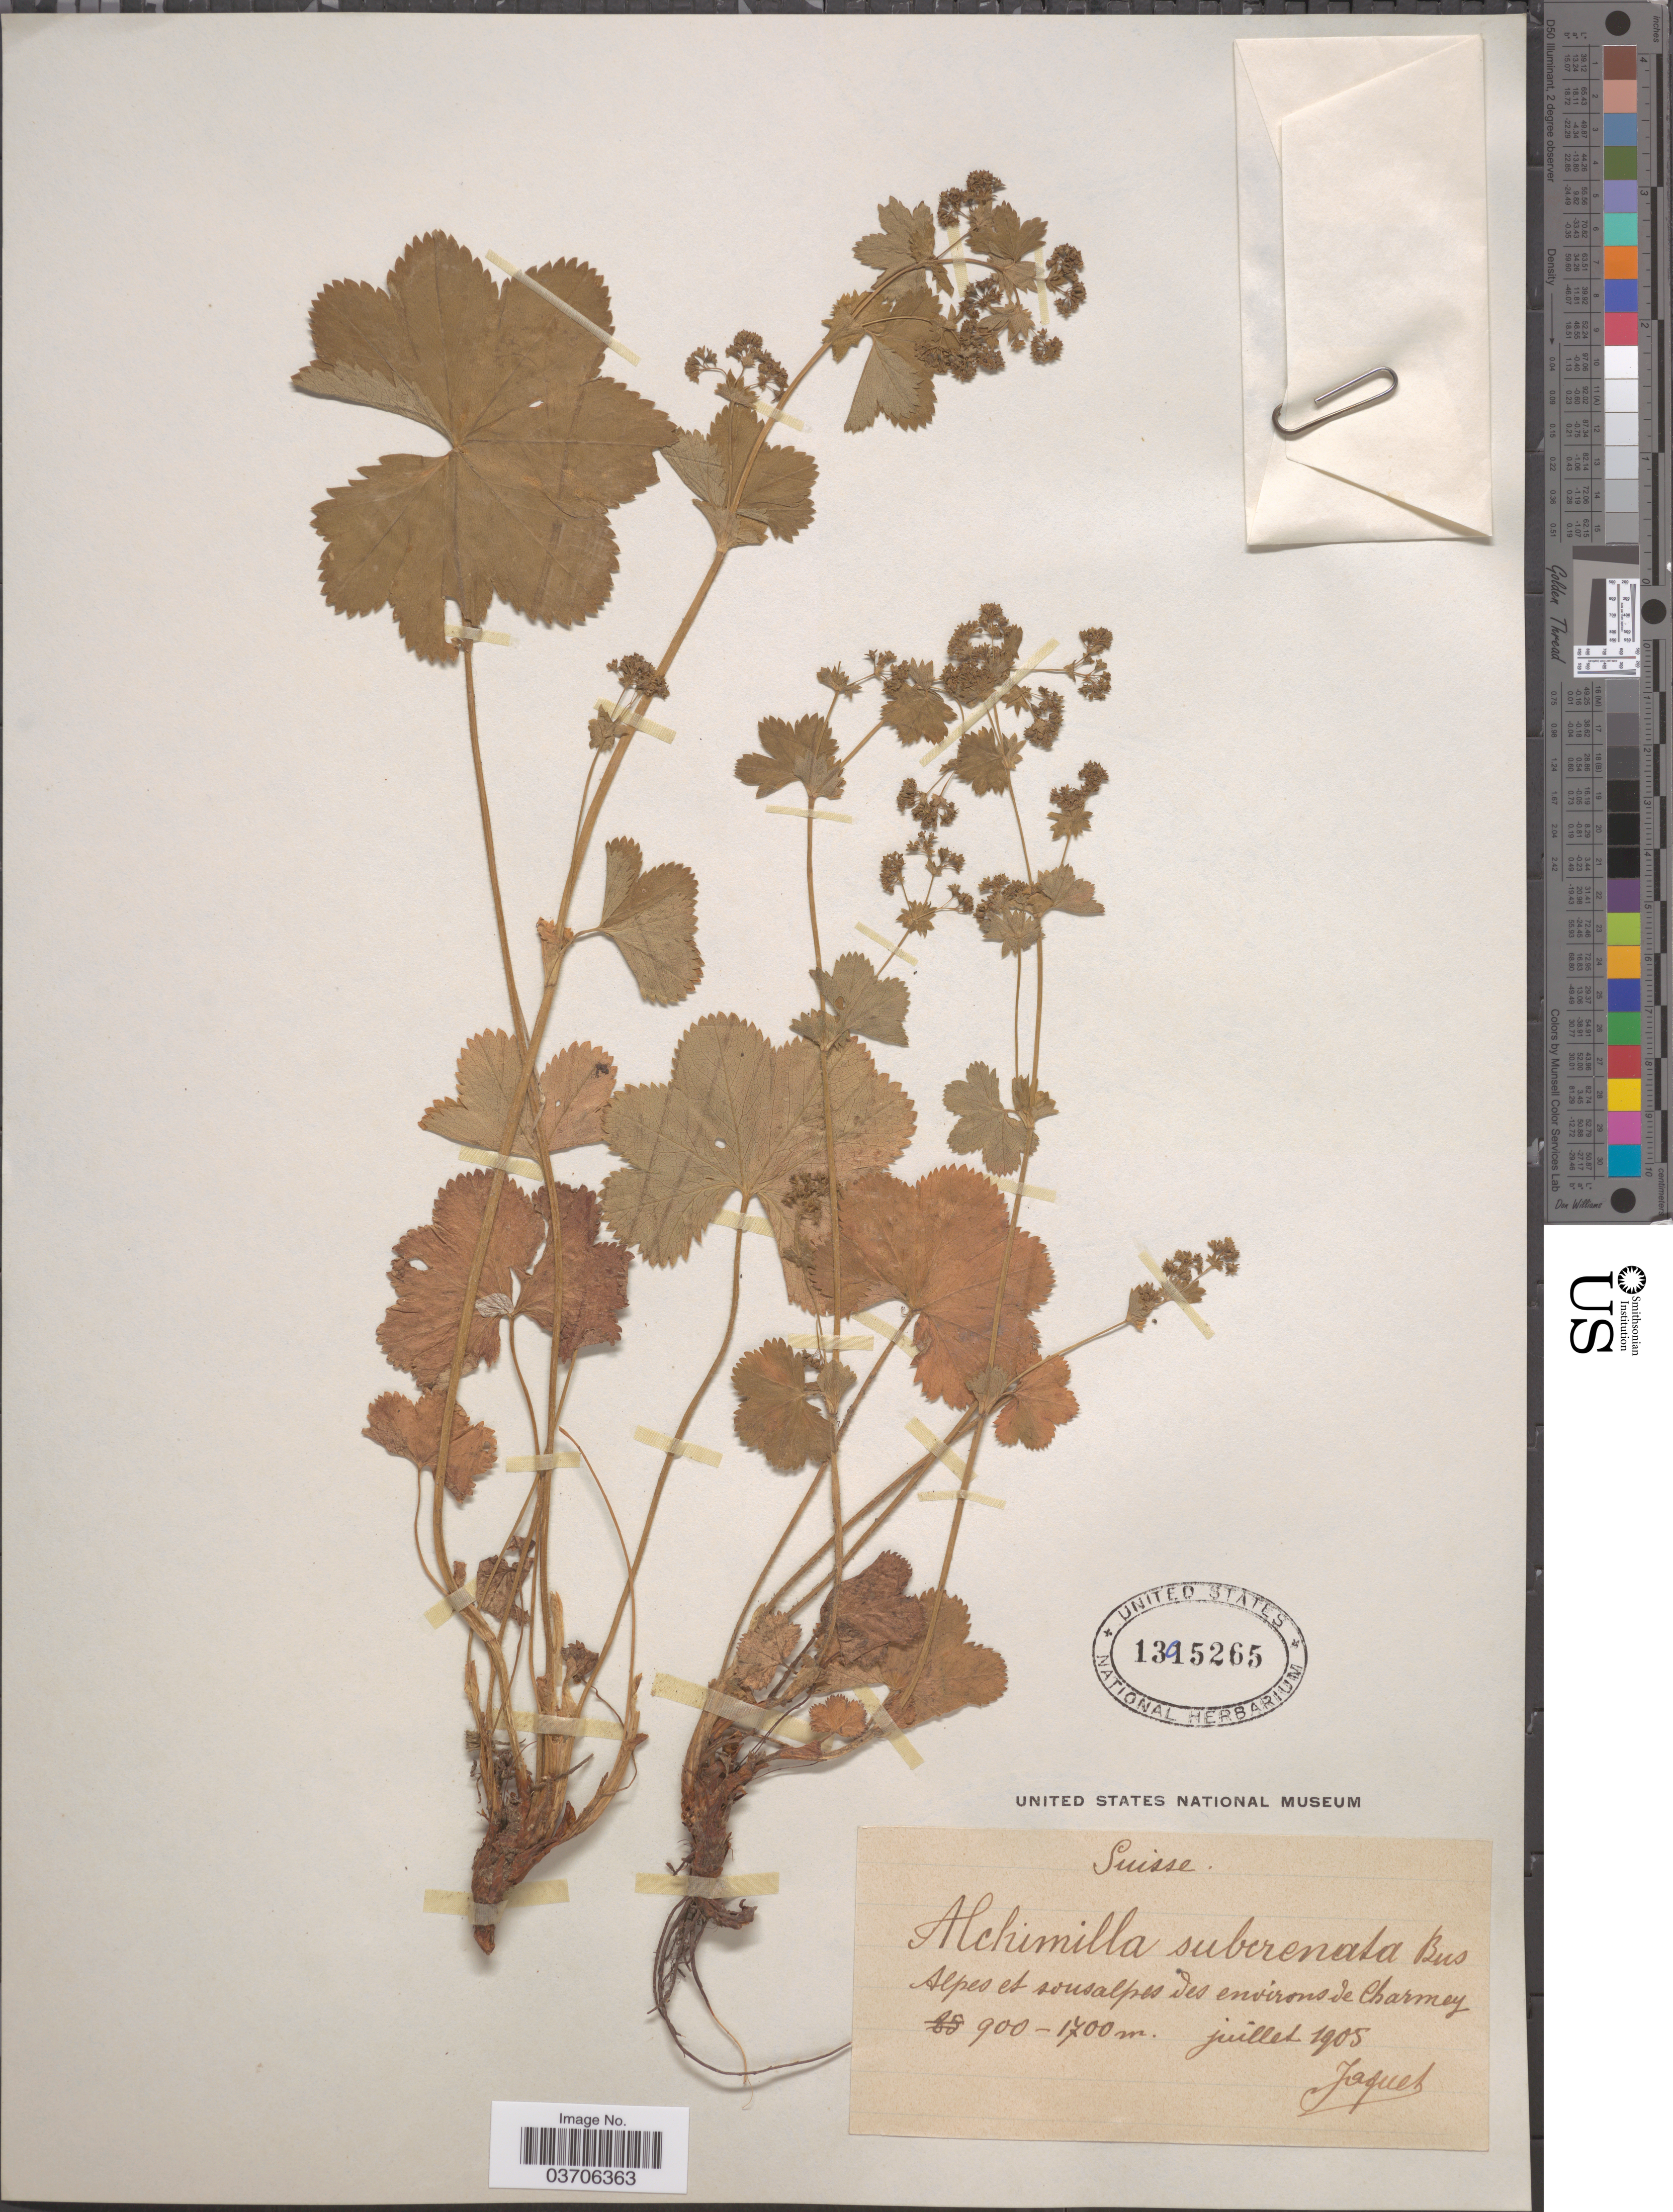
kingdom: Plantae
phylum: Tracheophyta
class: Magnoliopsida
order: Rosales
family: Rosaceae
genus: Alchemilla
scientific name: Alchemilla subcrenata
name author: Buser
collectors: -. Jaquet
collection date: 1905-07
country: Switzerland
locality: Suisse. Alpes et sousalpes des environs de Charmey.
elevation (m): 900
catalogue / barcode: US 1395265